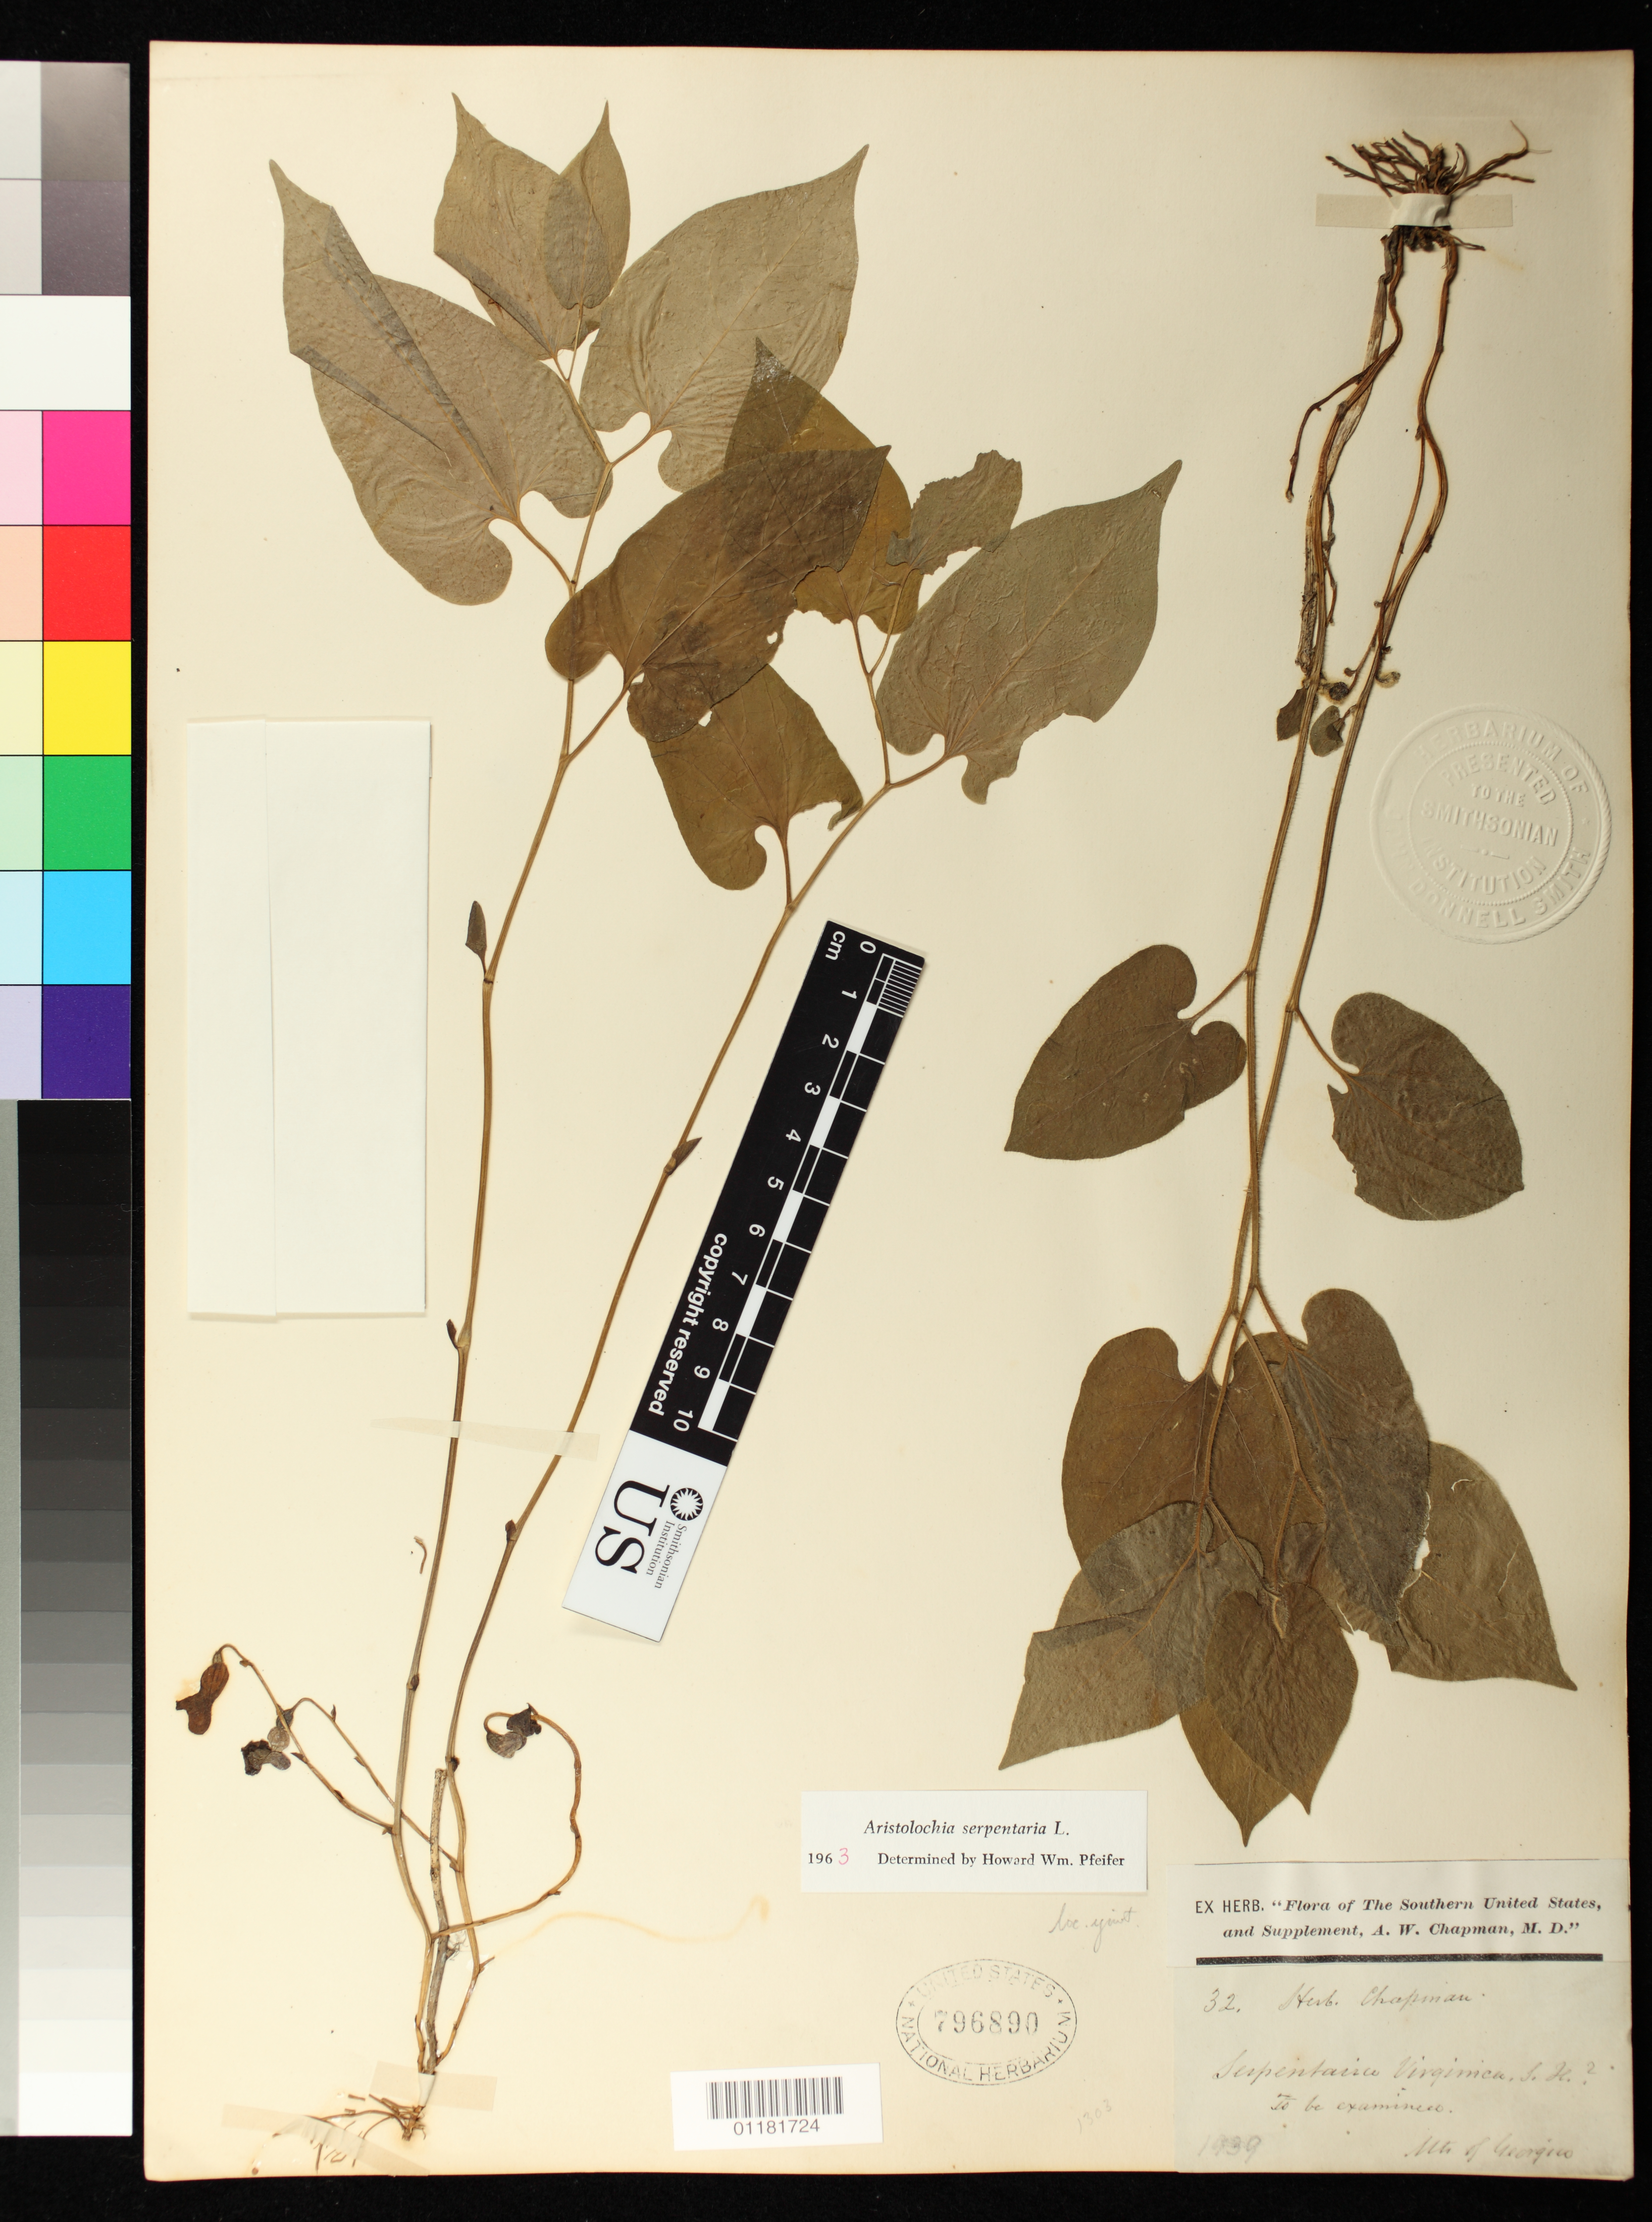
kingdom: Plantae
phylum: Tracheophyta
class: Magnoliopsida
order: Piperales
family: Aristolochiaceae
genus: Aristolochia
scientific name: Aristolochia serpentaria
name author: L.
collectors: A. W. Chapman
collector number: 32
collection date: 1939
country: United States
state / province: Georgia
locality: loc. ignot.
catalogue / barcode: US 796890